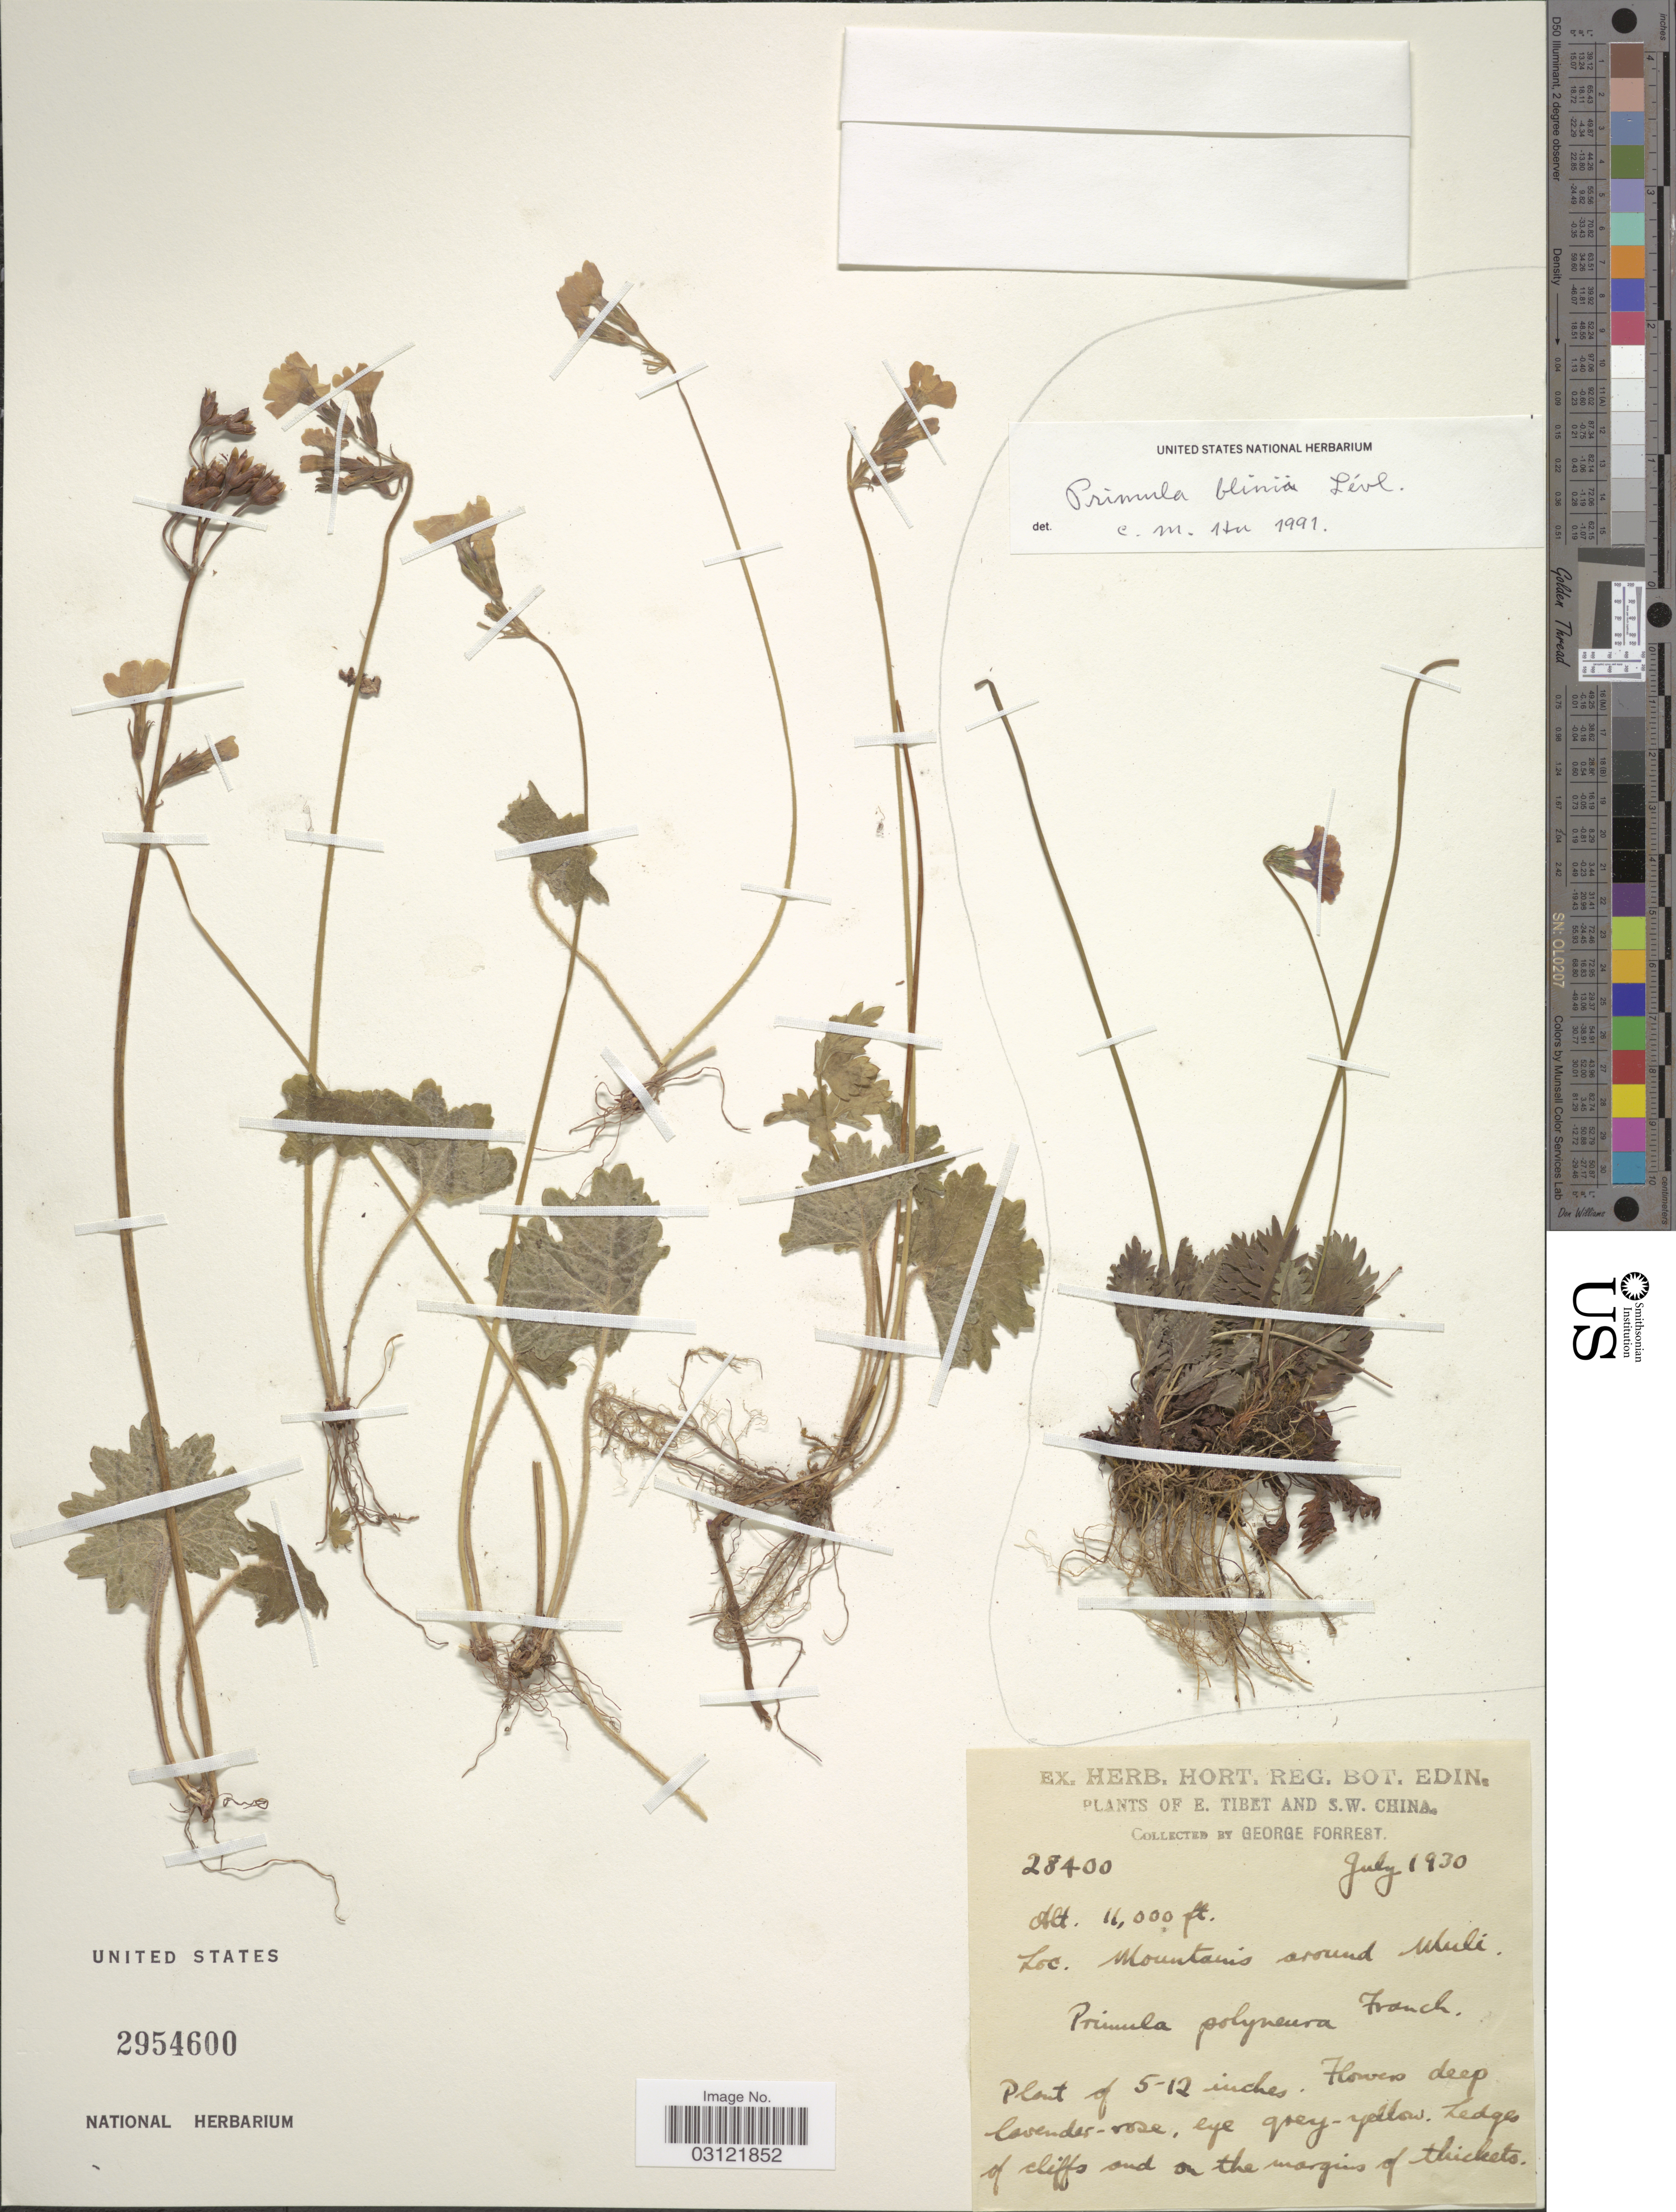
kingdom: Plantae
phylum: Tracheophyta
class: Magnoliopsida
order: Ericales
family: Primulaceae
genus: Primula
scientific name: Primula polyneura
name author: Franch.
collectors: G. Forrest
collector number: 28400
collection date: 1930-07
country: China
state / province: Xizang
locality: E. Tibet and S.W. China. Mountains around Muli.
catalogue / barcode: US 2954600